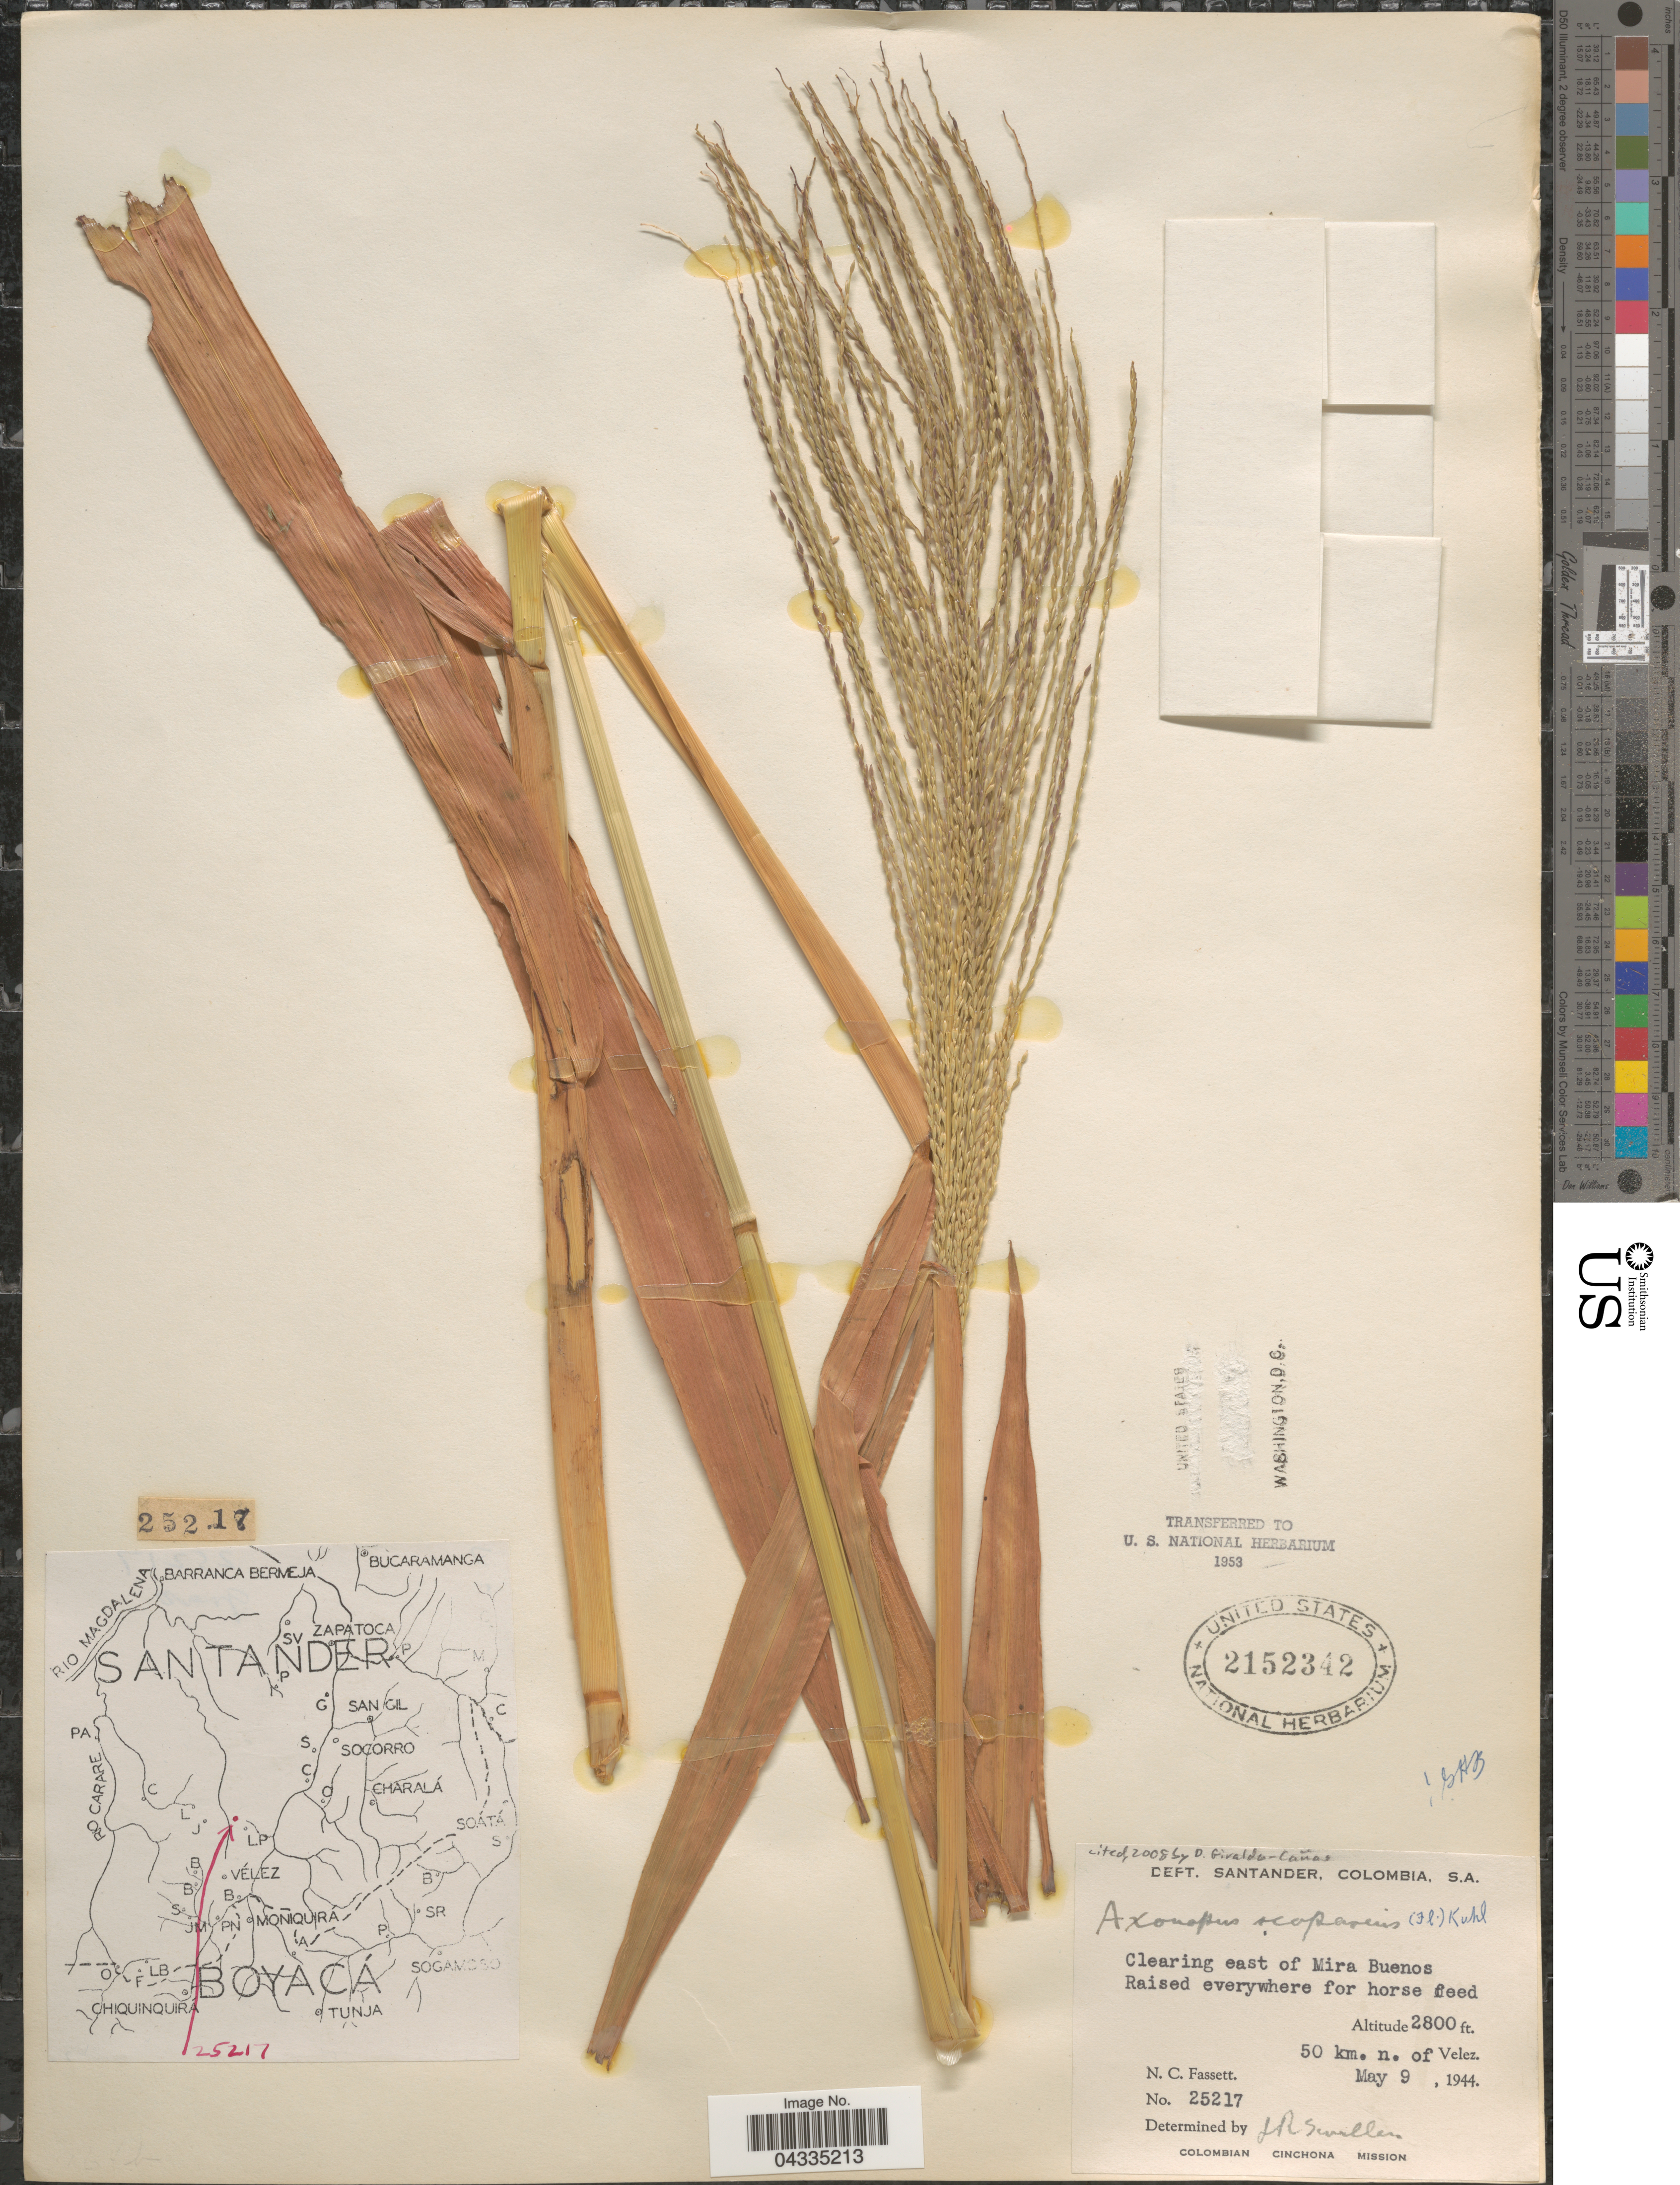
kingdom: Plantae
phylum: Tracheophyta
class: Liliopsida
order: Poales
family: Poaceae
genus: Axonopus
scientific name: Axonopus scoparius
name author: (Flüggé) Kuhlm.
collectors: N. C. Fassett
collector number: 25217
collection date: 1944-05-09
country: Colombia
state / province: Santander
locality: Dept. Santander. Clearing east of Mira Buenos. 50 km. n. of Velez. Colombian Cinchona Mission.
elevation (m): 853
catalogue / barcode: US 2152342